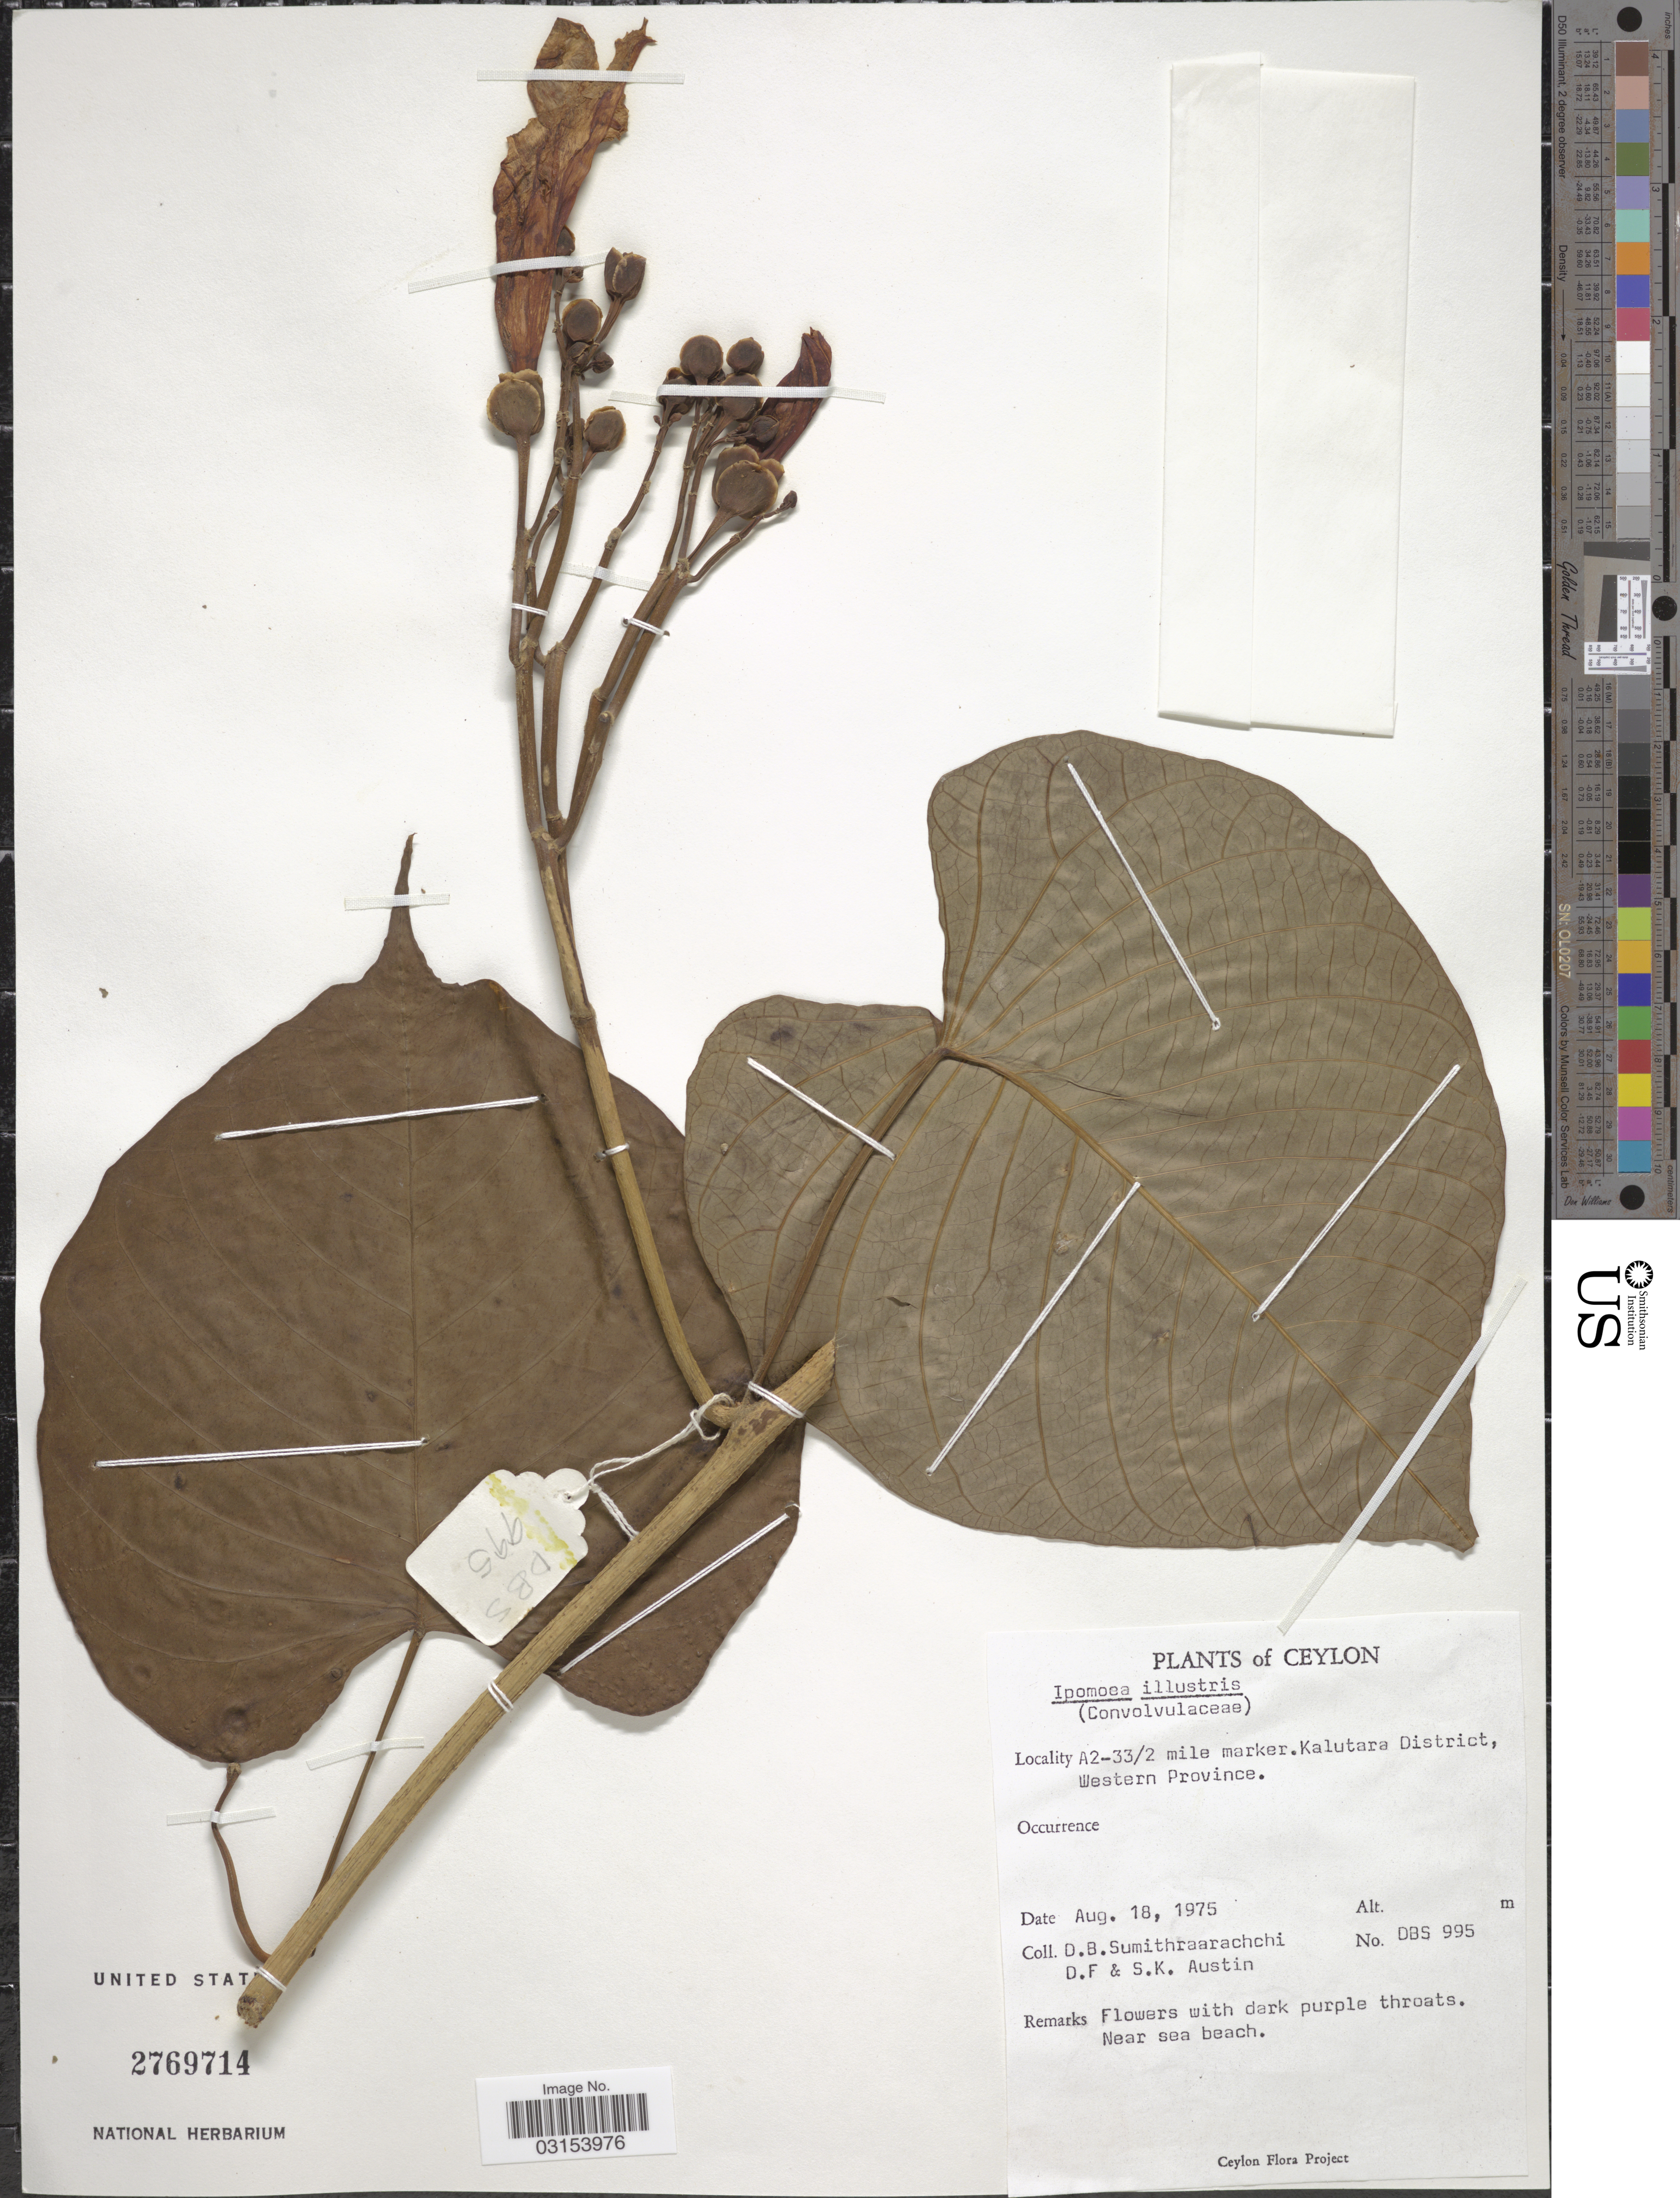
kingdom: Plantae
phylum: Tracheophyta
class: Magnoliopsida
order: Solanales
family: Convolvulaceae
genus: Ipomoea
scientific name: Ipomoea illustris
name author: Prain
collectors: D. B. Sumithraarachchi, D. Austin & S. Austin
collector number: DBS995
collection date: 1975-08-18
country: Sri Lanka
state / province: Western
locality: Ceylon. A2-33/2 mile marker. Kalutara District.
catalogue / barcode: US 2769714